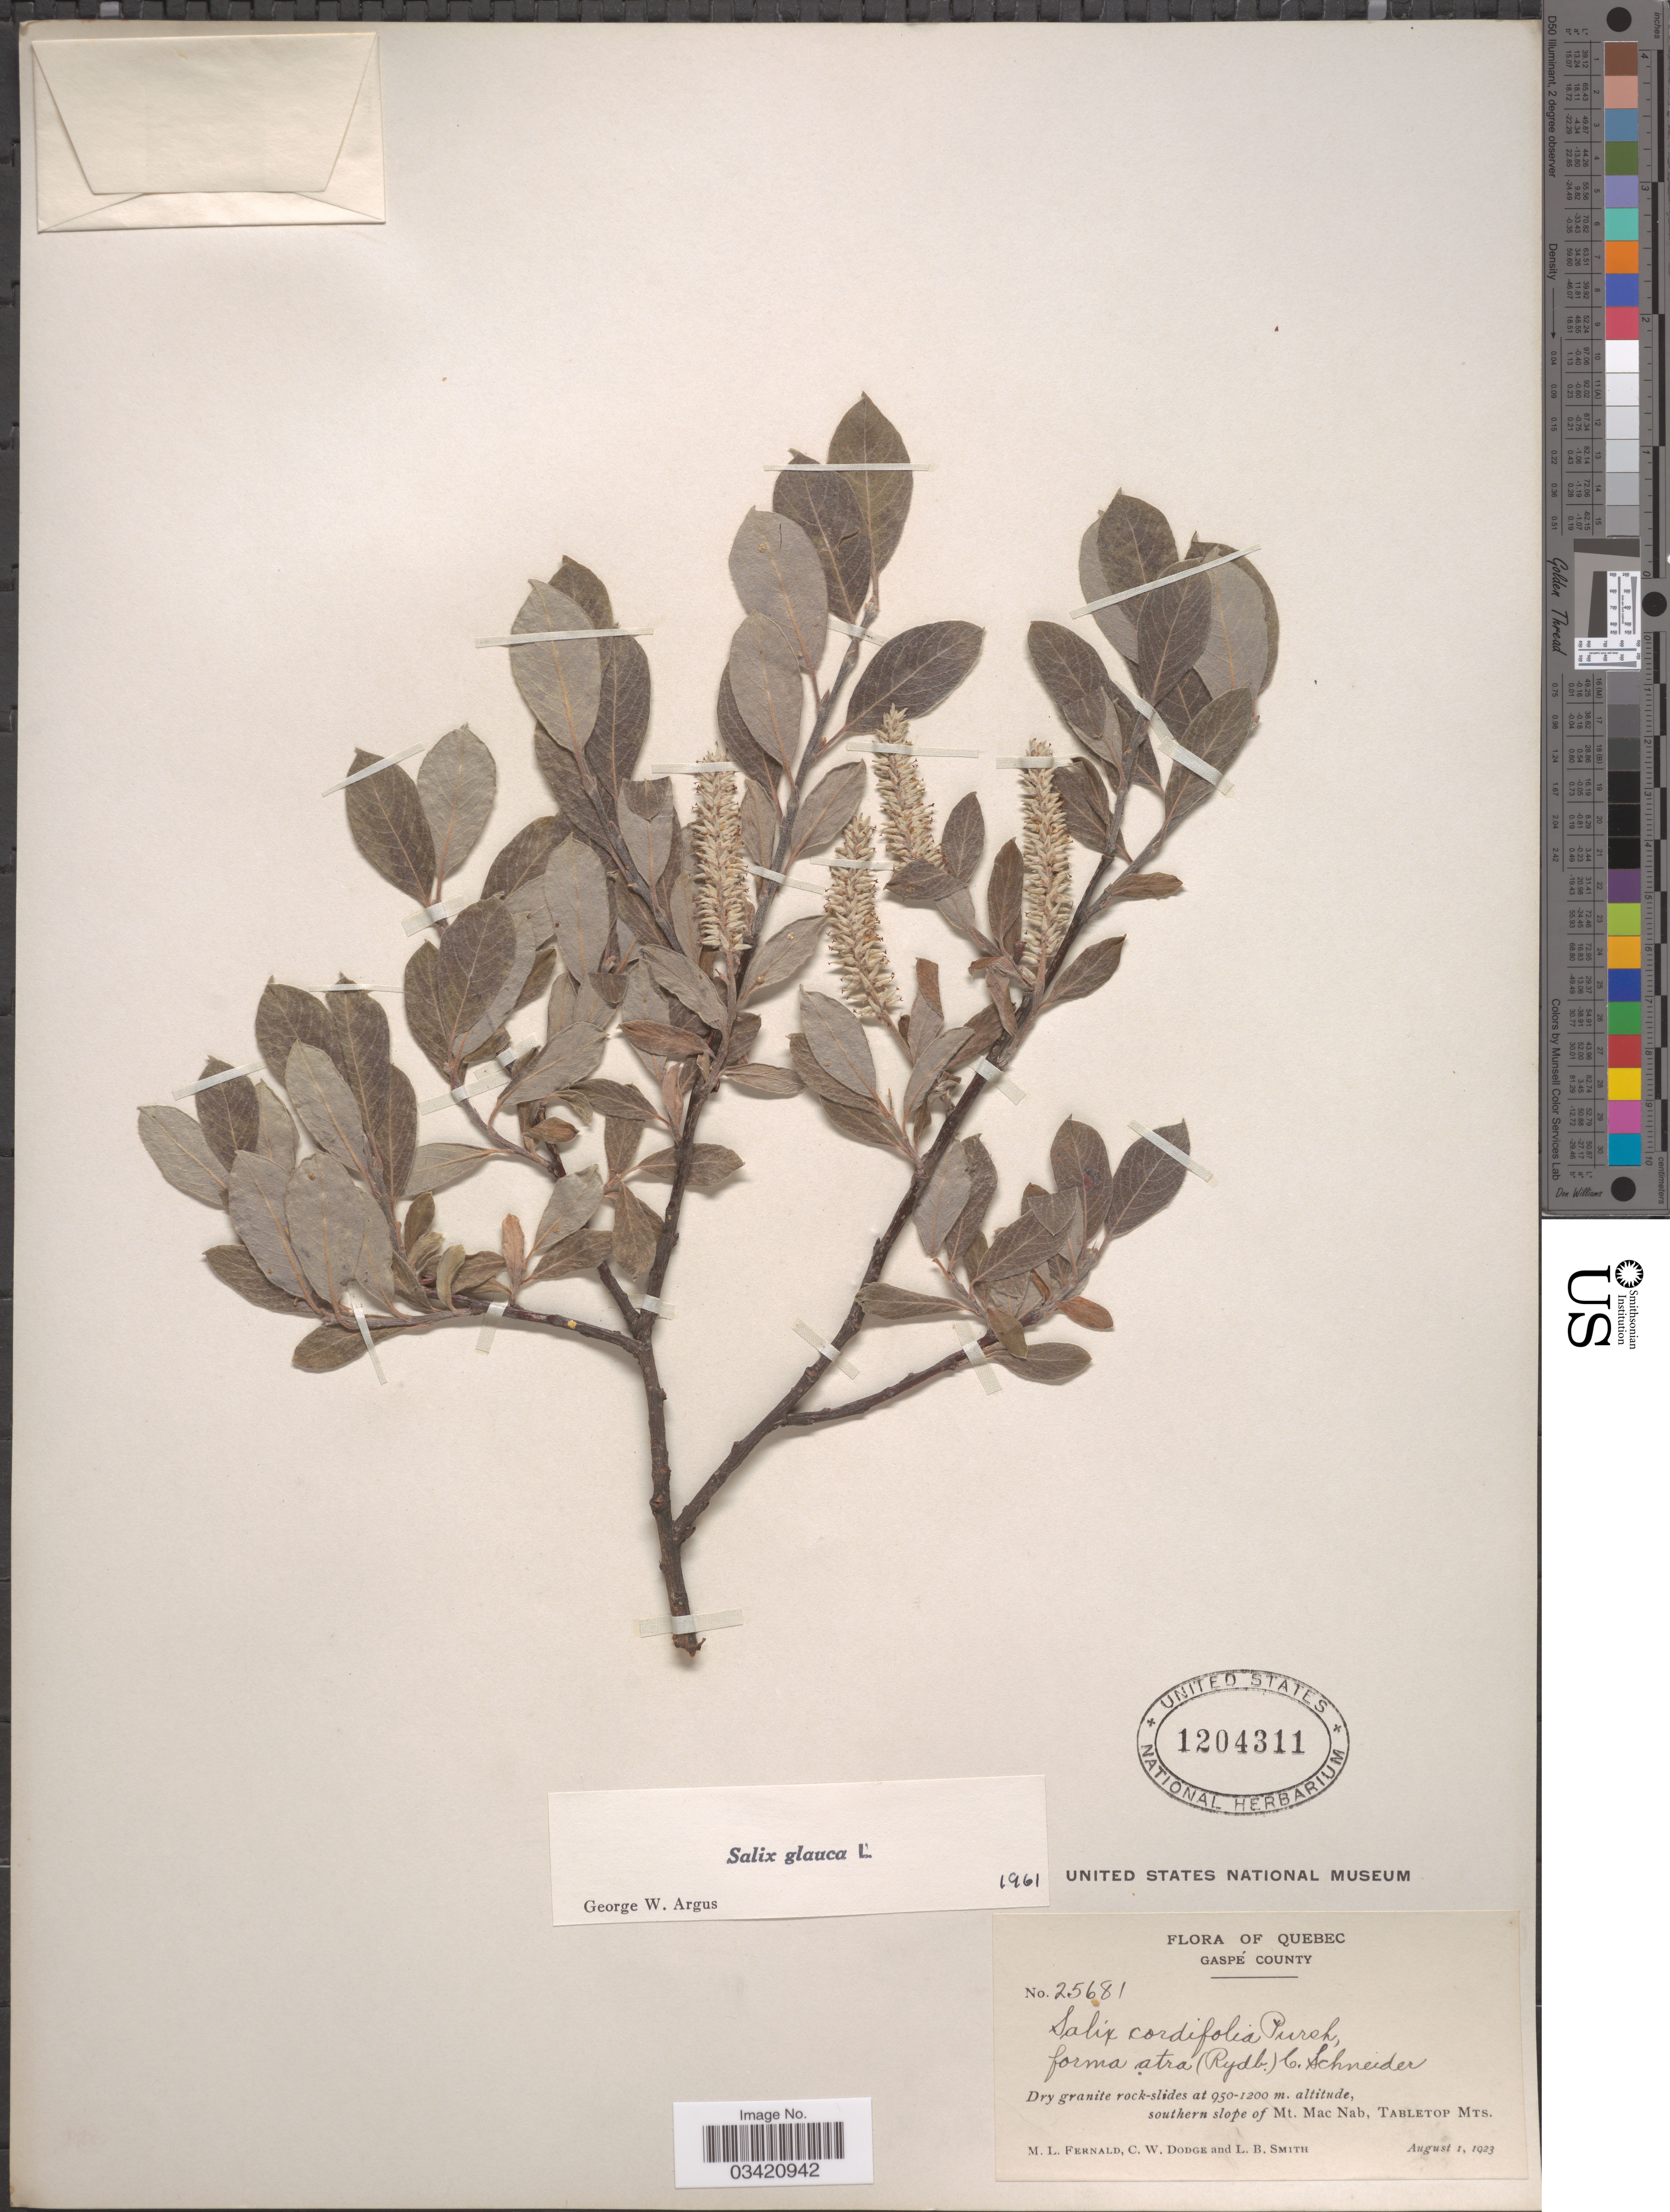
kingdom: Plantae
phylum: Tracheophyta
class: Magnoliopsida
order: Malpighiales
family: Salicaceae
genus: Salix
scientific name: Salix glauca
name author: L.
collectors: M. L. Fernald, C. Dodge & L. Smith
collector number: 25681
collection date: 1923-08-01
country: Canada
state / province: Quebec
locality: Gaspé County. Southern slope of Mt. Mac Nab, Tabletop Mts.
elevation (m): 950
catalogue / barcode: US 1204311